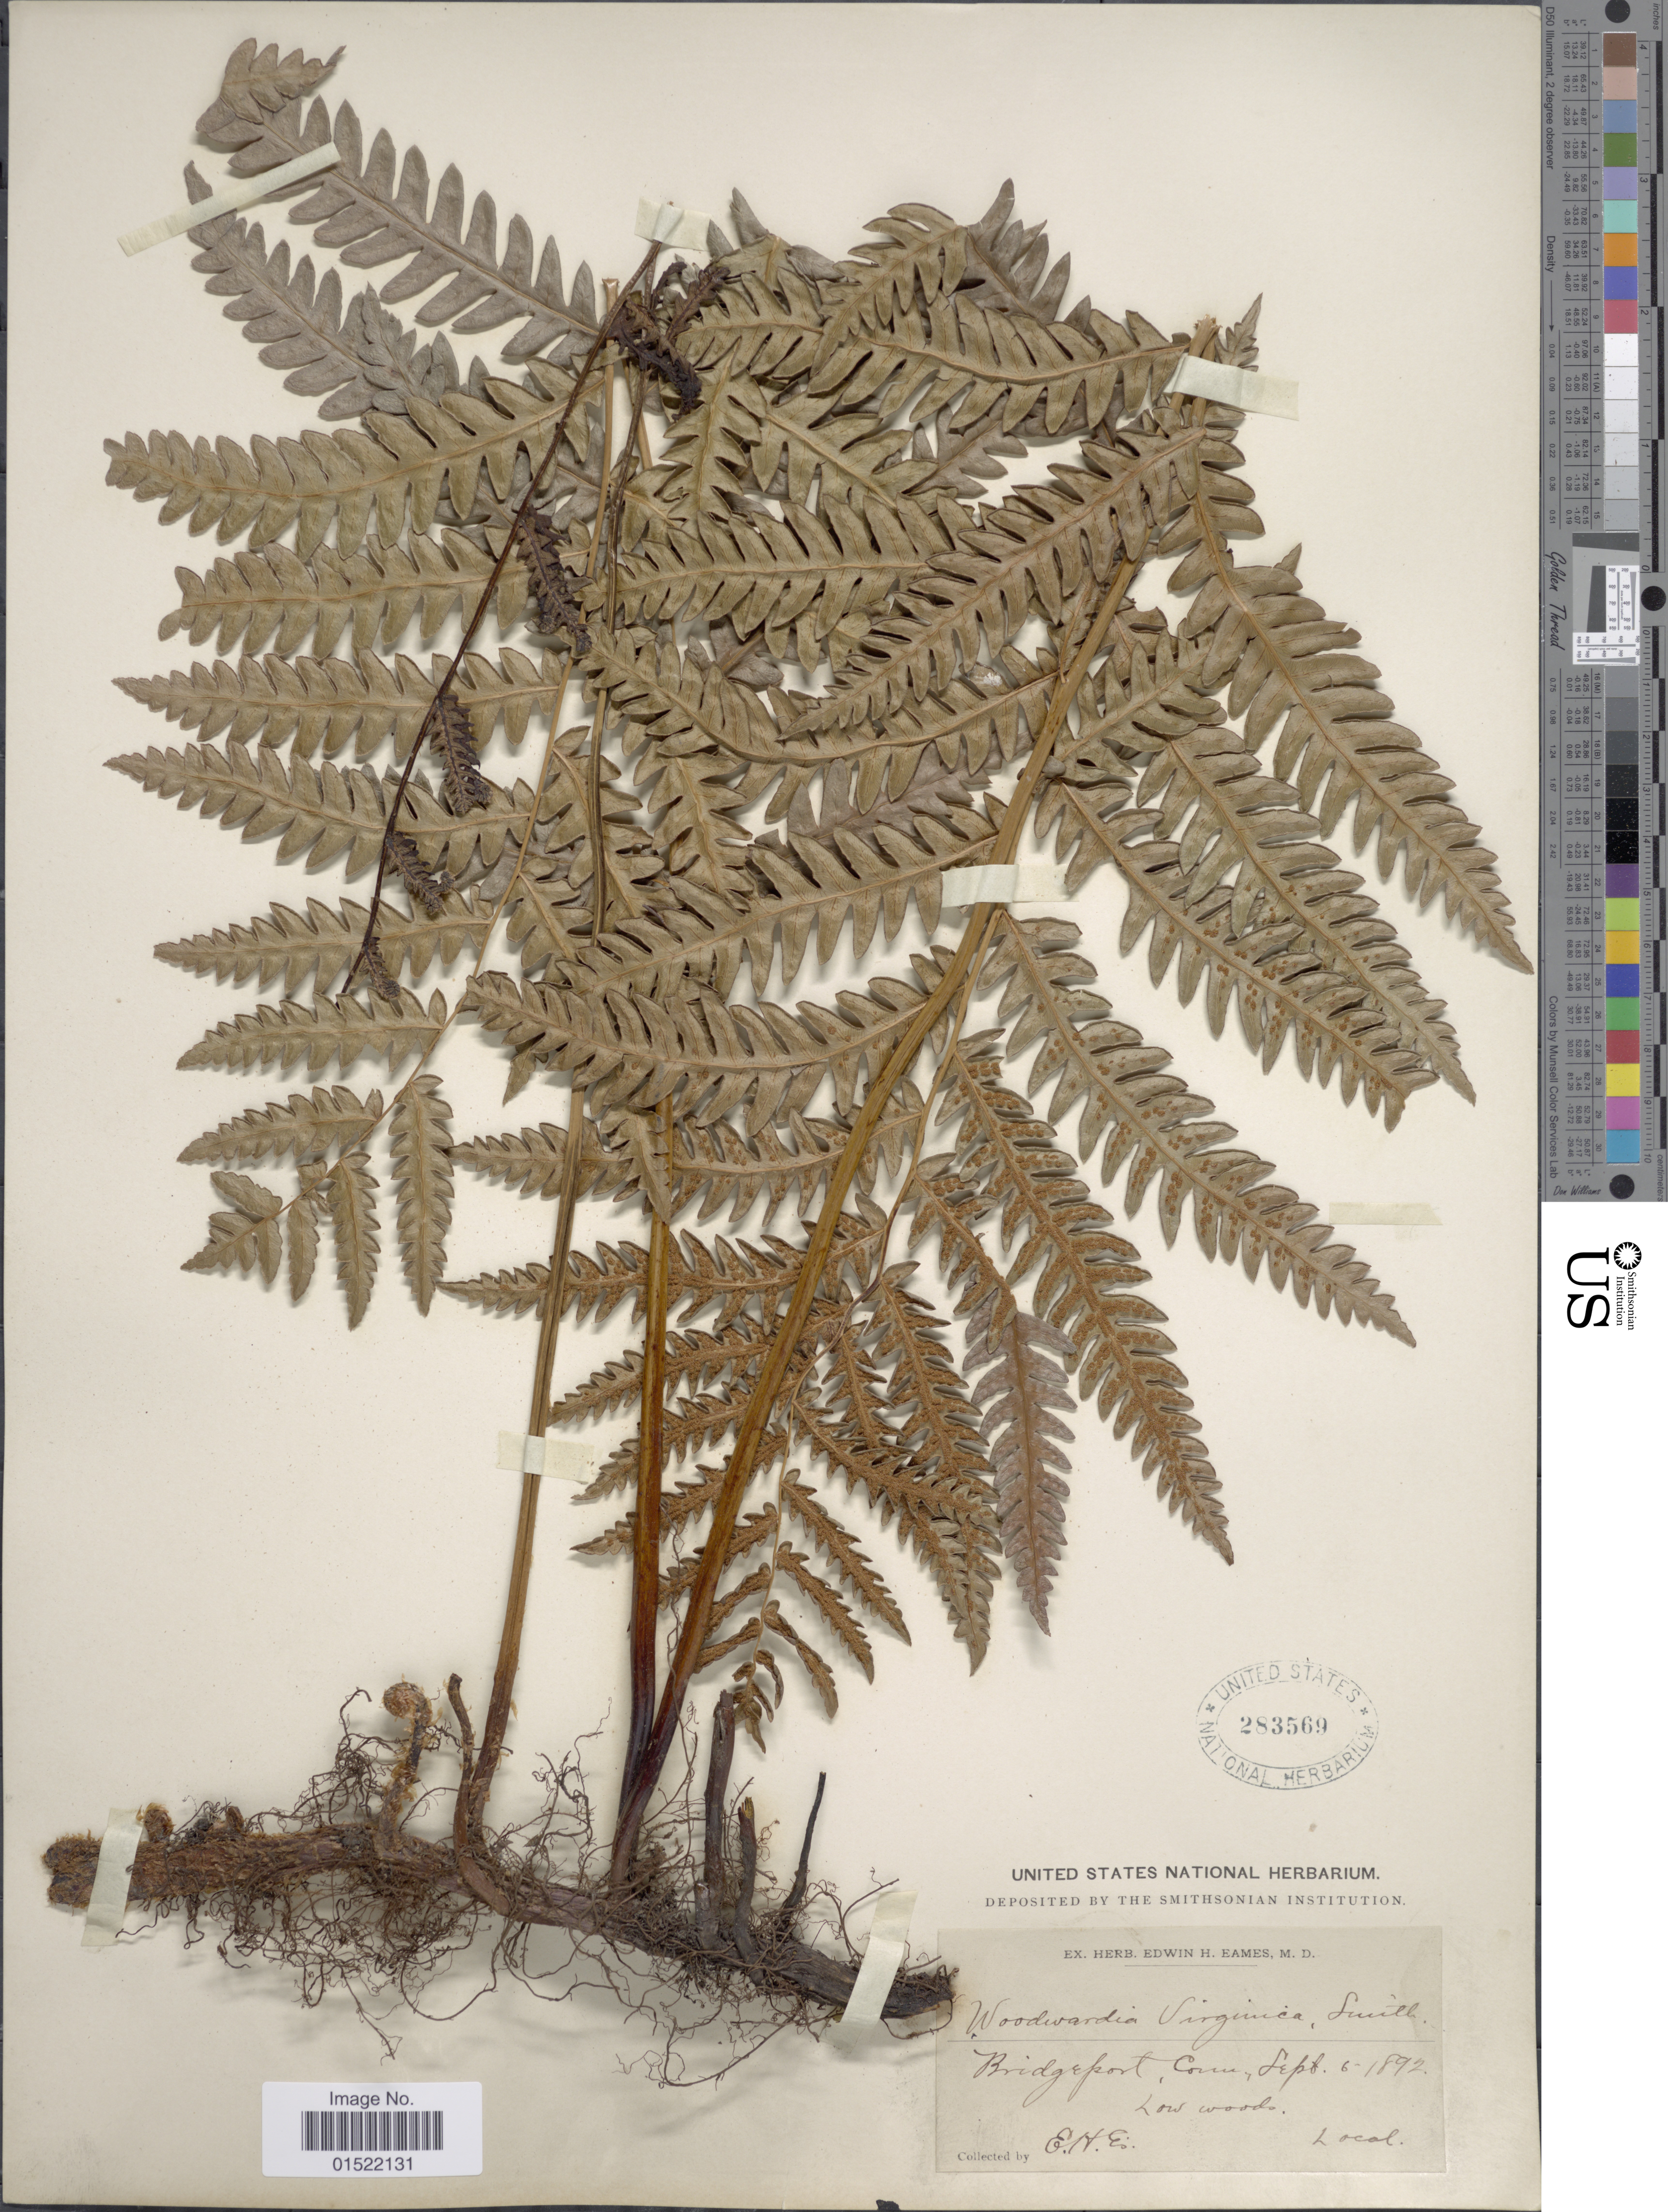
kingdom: Plantae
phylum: Tracheophyta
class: Polypodiopsida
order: Polypodiales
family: Blechnaceae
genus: Woodwardia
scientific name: Woodwardia virginica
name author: (L.) R.M. Sm.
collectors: E. H. Eames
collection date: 1892-09-06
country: United States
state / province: Connecticut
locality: Bridgeport, Conn.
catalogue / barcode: US 283569